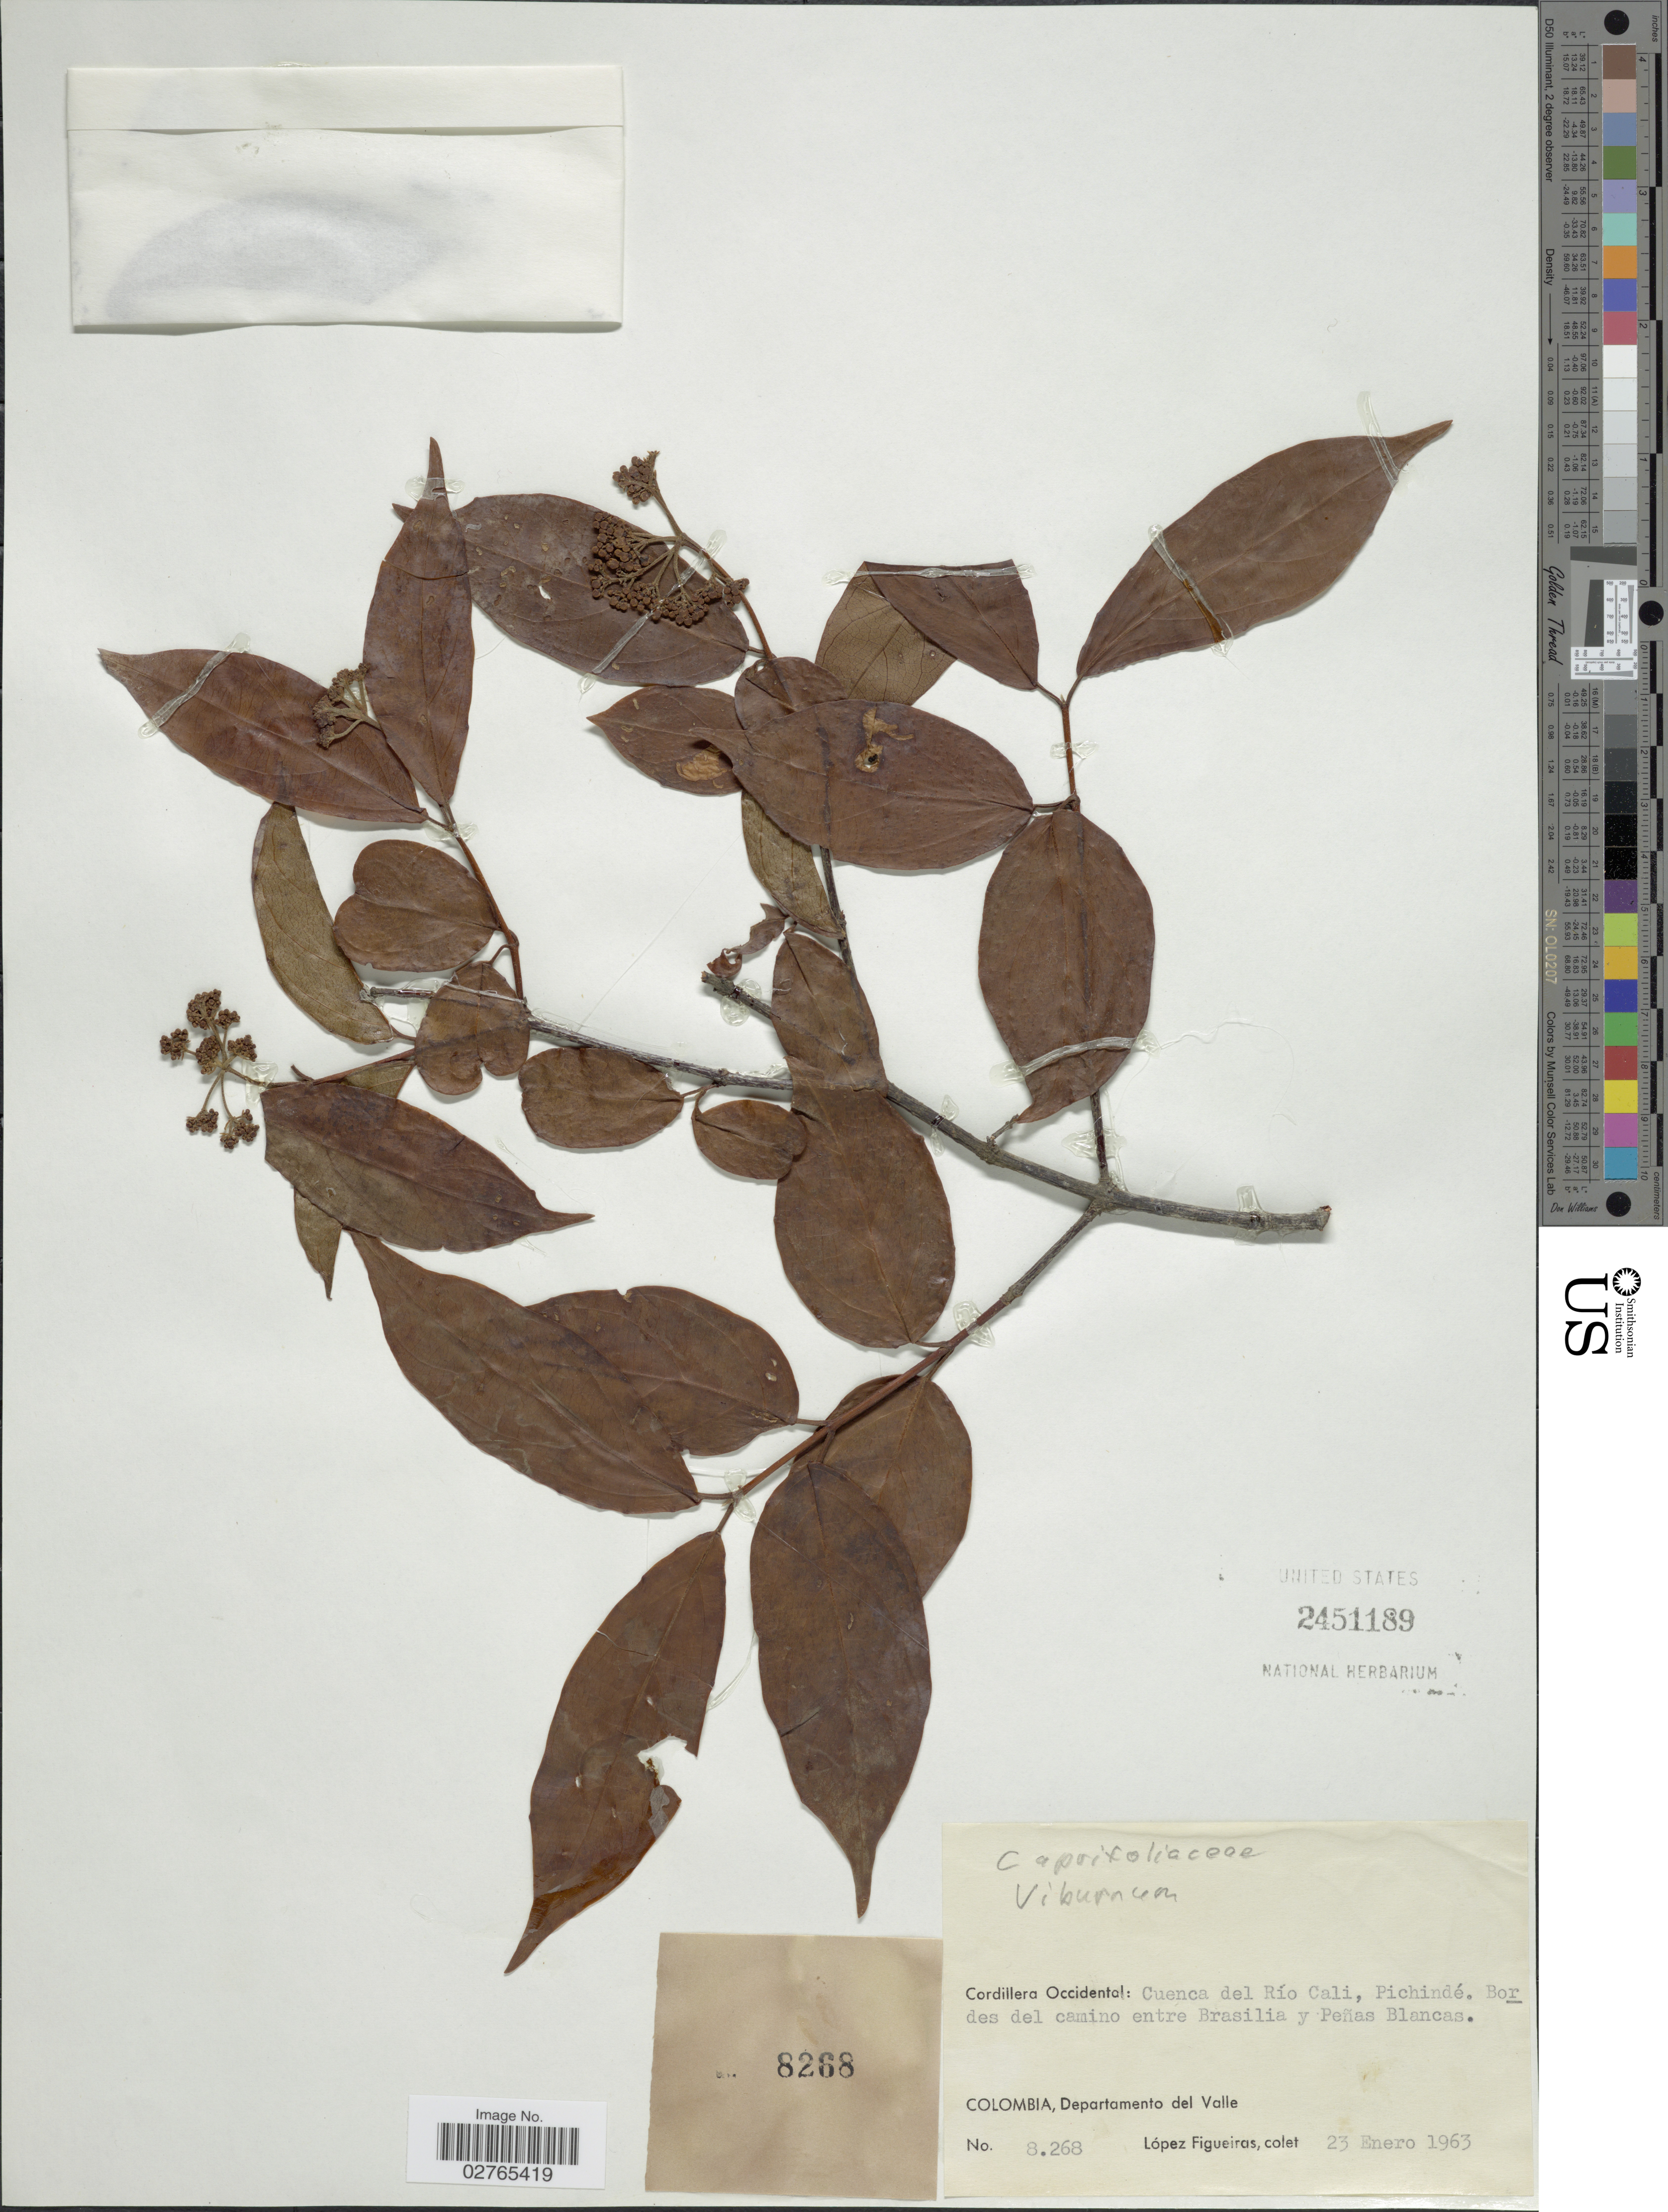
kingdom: Plantae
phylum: Tracheophyta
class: Magnoliopsida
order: Dipsacales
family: Viburnaceae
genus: Viburnum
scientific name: Viburnum sp.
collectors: M. López Figueiras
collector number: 8268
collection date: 1963-01-23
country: Colombia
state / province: Valle del Cauca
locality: Cordillera Occidental: Cuenca del Río Cali, Píchindé. Bordes del camino entre Brasilia y Peñas Blancas. Departamento del Valle.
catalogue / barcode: US 2451189